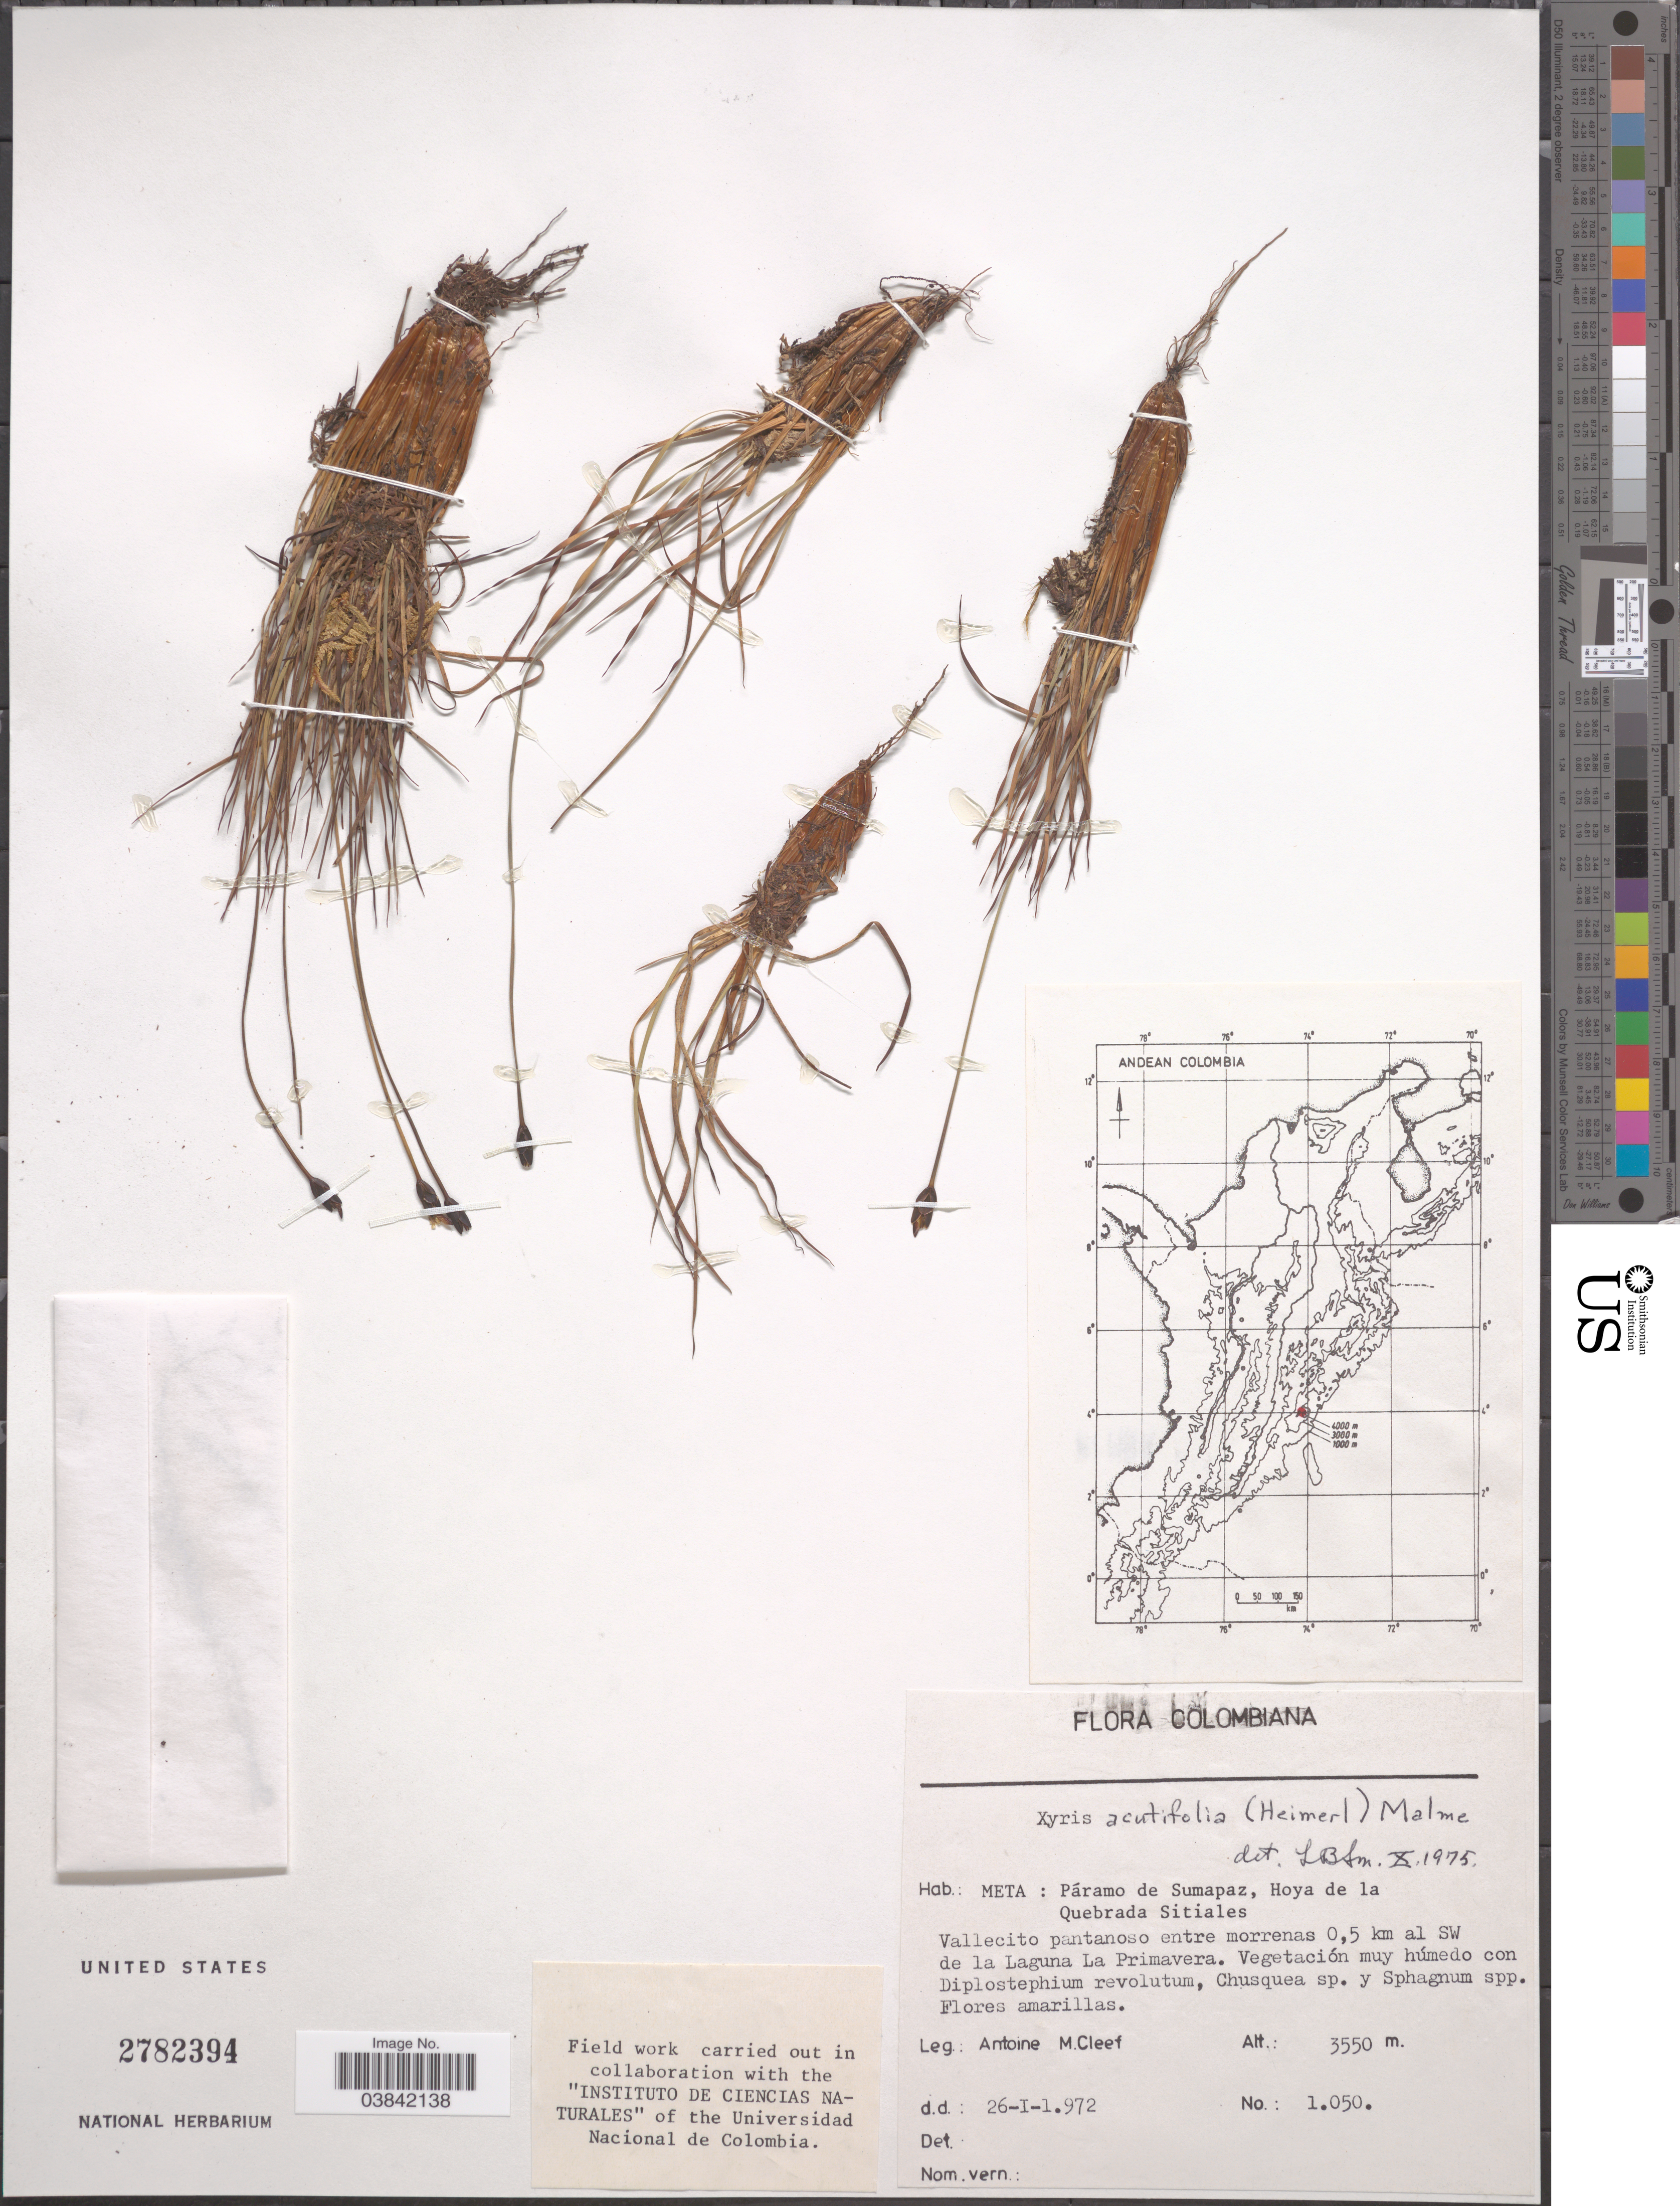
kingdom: Plantae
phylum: Tracheophyta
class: Liliopsida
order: Poales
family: Xyridaceae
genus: Xyris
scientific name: Xyris acutifolia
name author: (Heimerl) Malme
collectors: A. M. Cleef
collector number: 1050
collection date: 1972-01-26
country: Colombia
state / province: Meta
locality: Páramo de Sumapaz, Hoya de la Quebrada Sitiales. Vallecito pantanoso entre morrenas 0,5 km al SW de la Laguna La Primavera.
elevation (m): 3550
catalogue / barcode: US 2782394